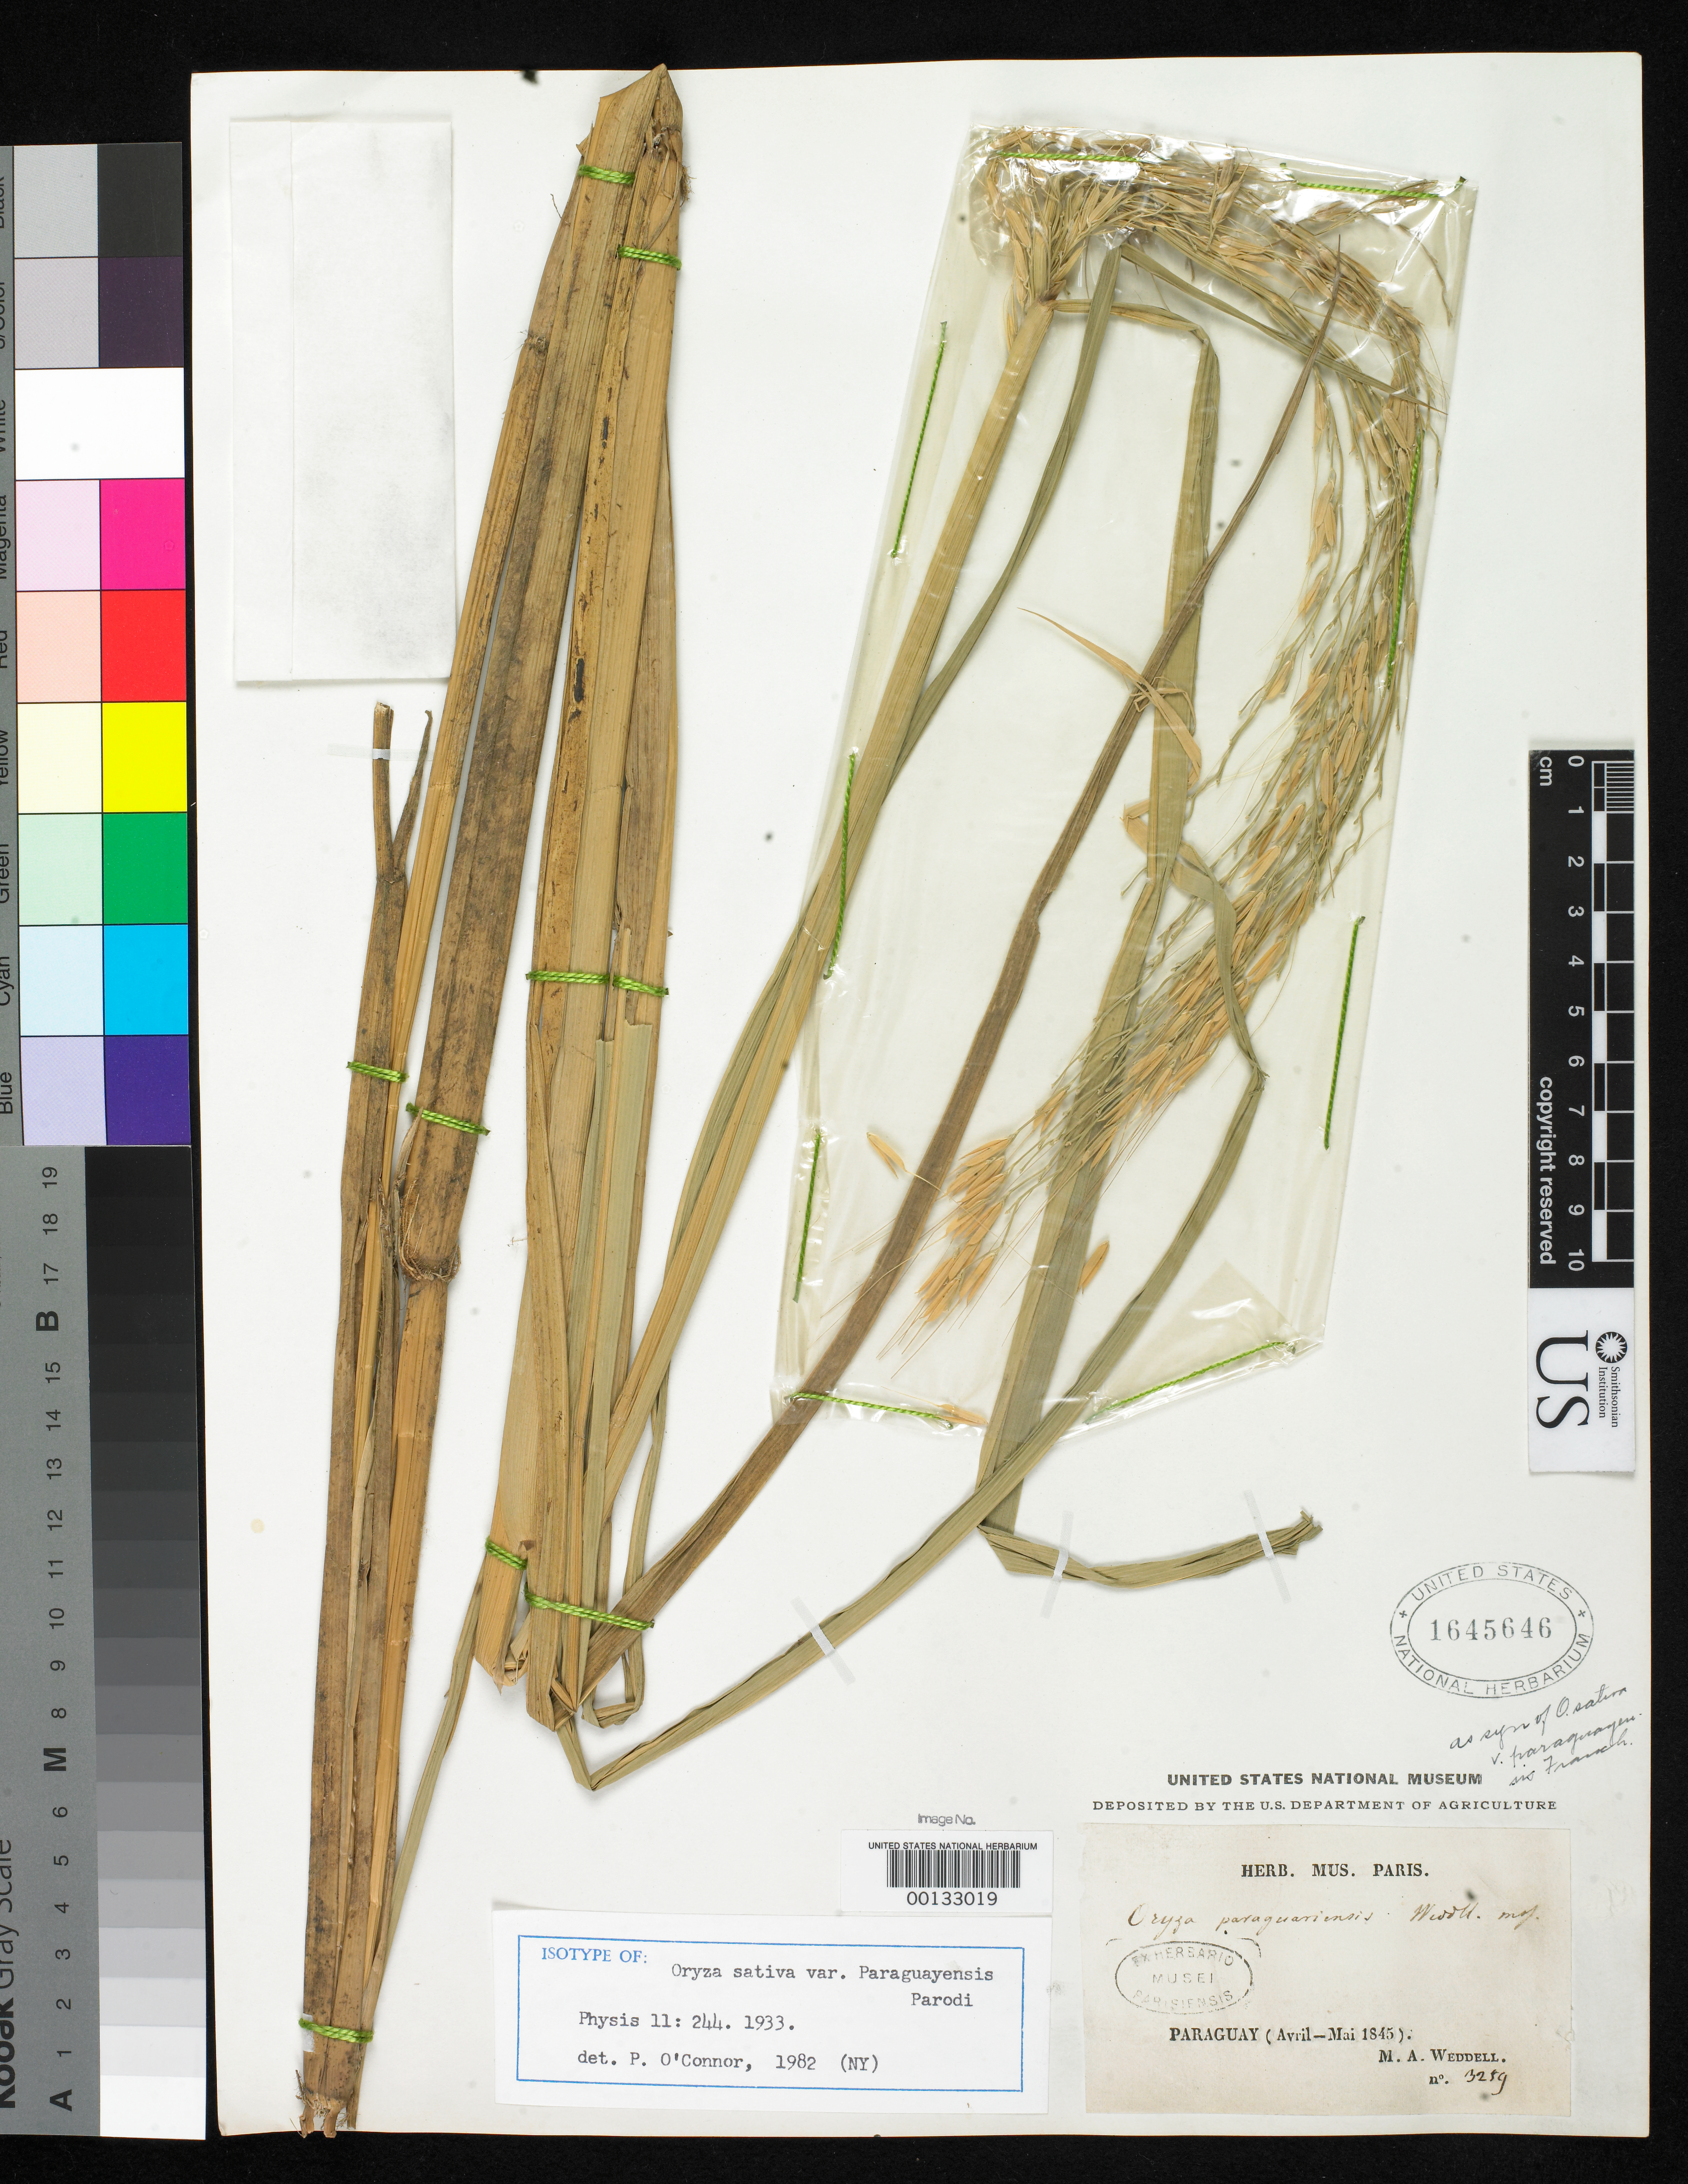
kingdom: Plantae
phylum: Tracheophyta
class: Liliopsida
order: Poales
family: Poaceae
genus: Oryza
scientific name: Oryza sativa var. paraguayensis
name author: Parodi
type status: Isotype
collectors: H. A. Weddell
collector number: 3259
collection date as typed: Apr 1845 to -- May 1845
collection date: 1845-04/1845-05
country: Paraguay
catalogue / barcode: US 1645646